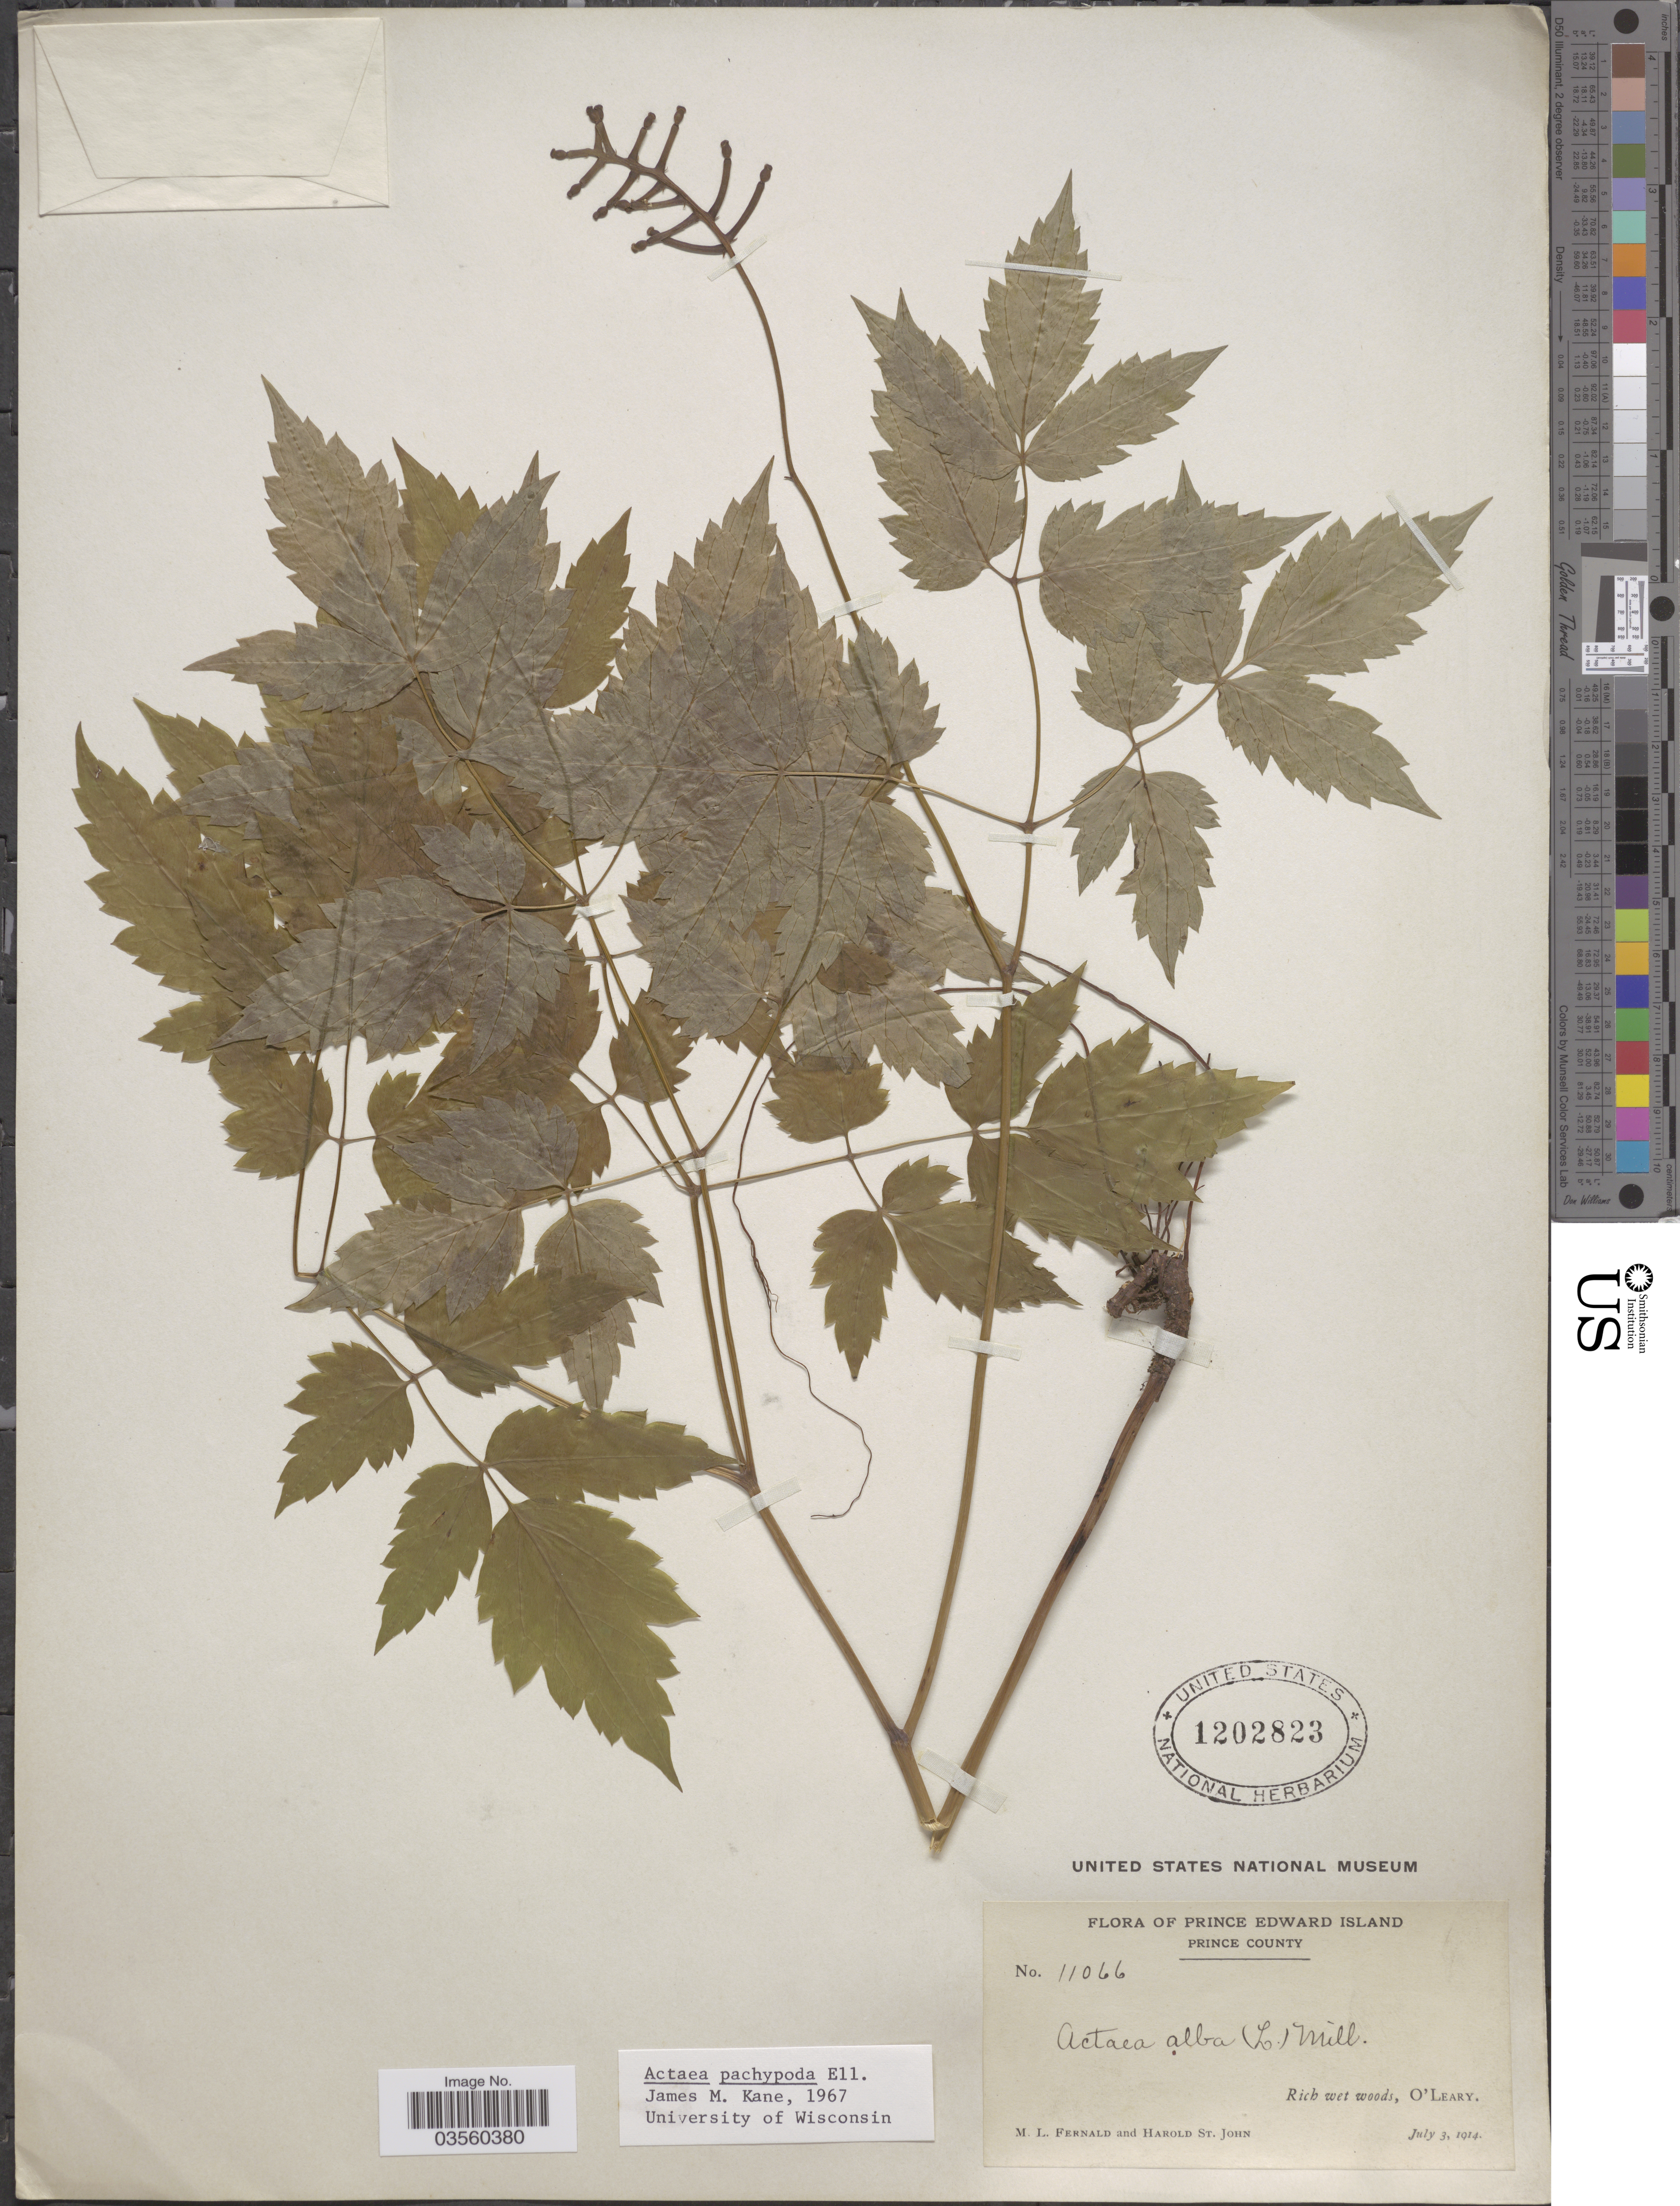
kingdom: Plantae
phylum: Tracheophyta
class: Magnoliopsida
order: Ranunculales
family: Ranunculaceae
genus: Actaea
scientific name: Actaea pachypoda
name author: Elliott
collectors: M. L. Fernald & H. St. John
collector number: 11066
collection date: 1914-07-03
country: Canada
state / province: Prince Edward Island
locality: Prince County. O'Leary.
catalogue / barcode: US 1202823